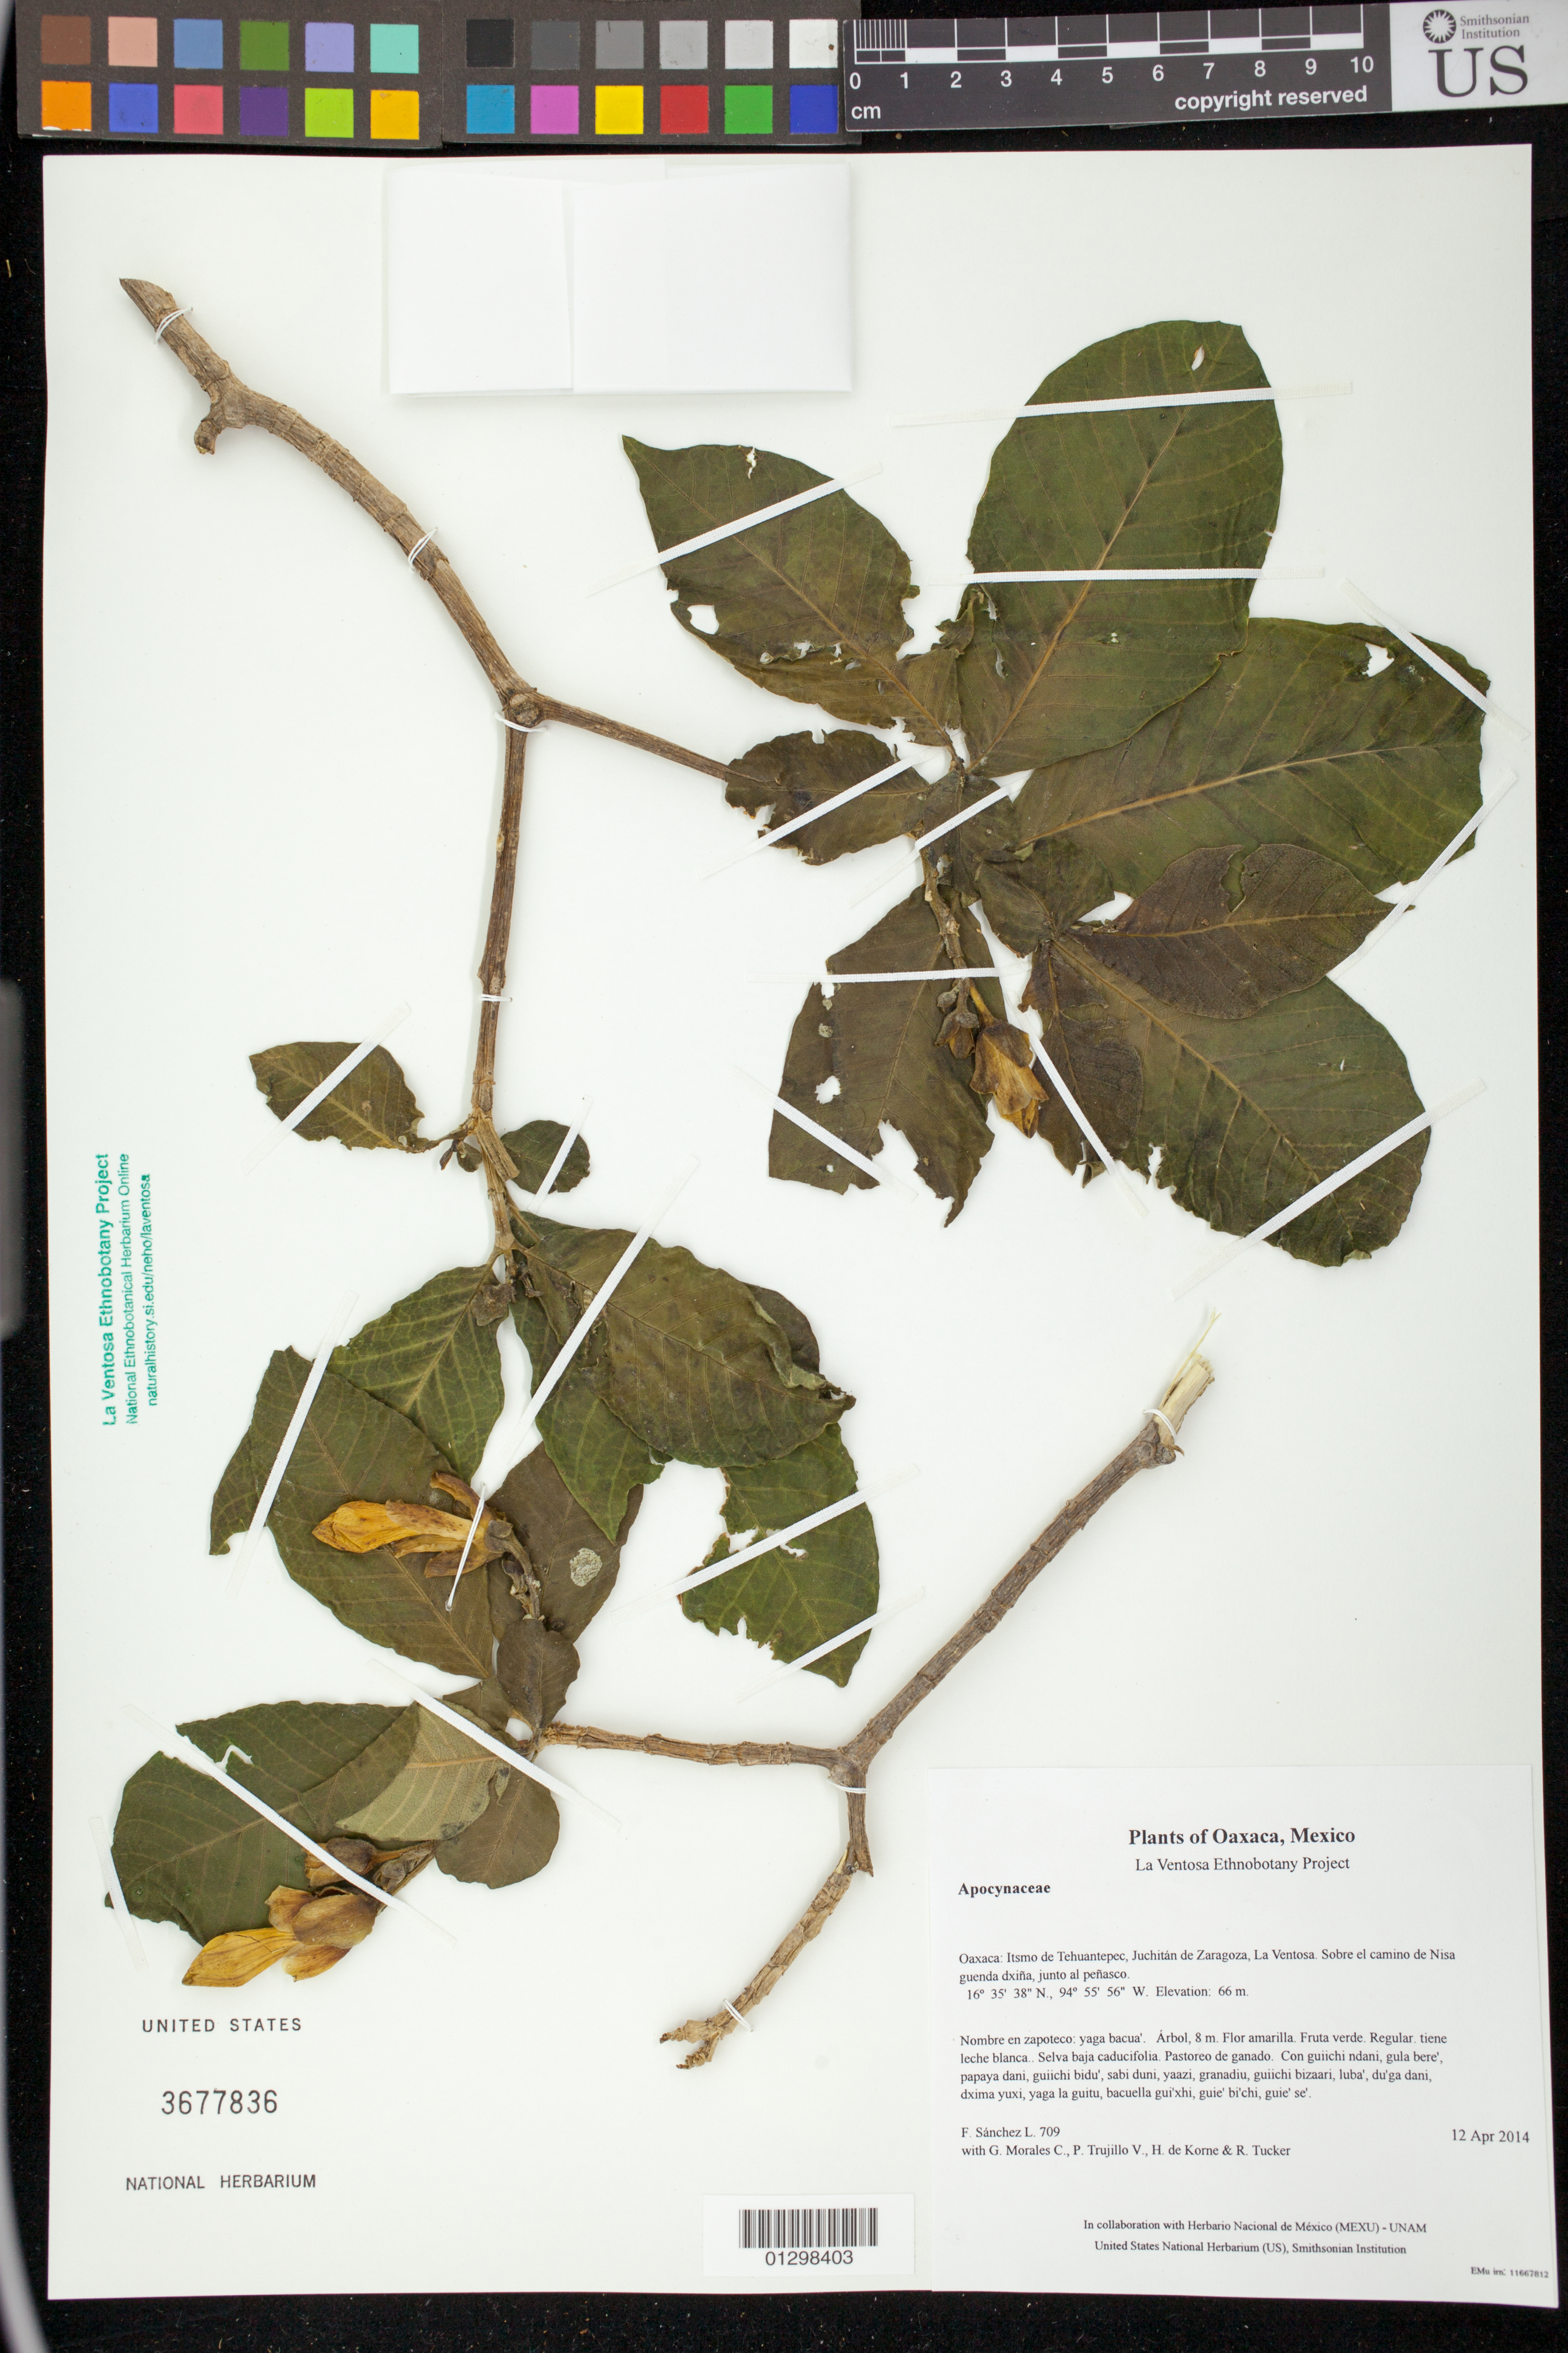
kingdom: Plantae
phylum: Tracheophyta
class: Magnoliopsida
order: Gentianales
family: Apocynaceae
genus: Tabernaemontana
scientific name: Tabernaemontana odontadeniiflora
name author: A.O. Simões & M.E. Endress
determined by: Alvarado-Cárdenas, Leonardo O.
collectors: F. Sánchez L., G. Morales C., P. Trujillo V., H. de Korne & R. Tucker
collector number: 709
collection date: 2014-04-12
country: Mexico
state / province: Oaxaca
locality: Itsmo de Tehuantepec, Juchitán de Zaragoza, La Ventosa. Sobre el camino de Nisa guenda dxiña, junto al peñasco.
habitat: Selva baja caducifolia. Pastoreo de ganado.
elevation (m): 66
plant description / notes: JEBOT, MEXU, SERO, US; Yaga. 8 m. Guie' naguchi. Cuaananaxhi naga'. Nuu.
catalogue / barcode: US 3677836